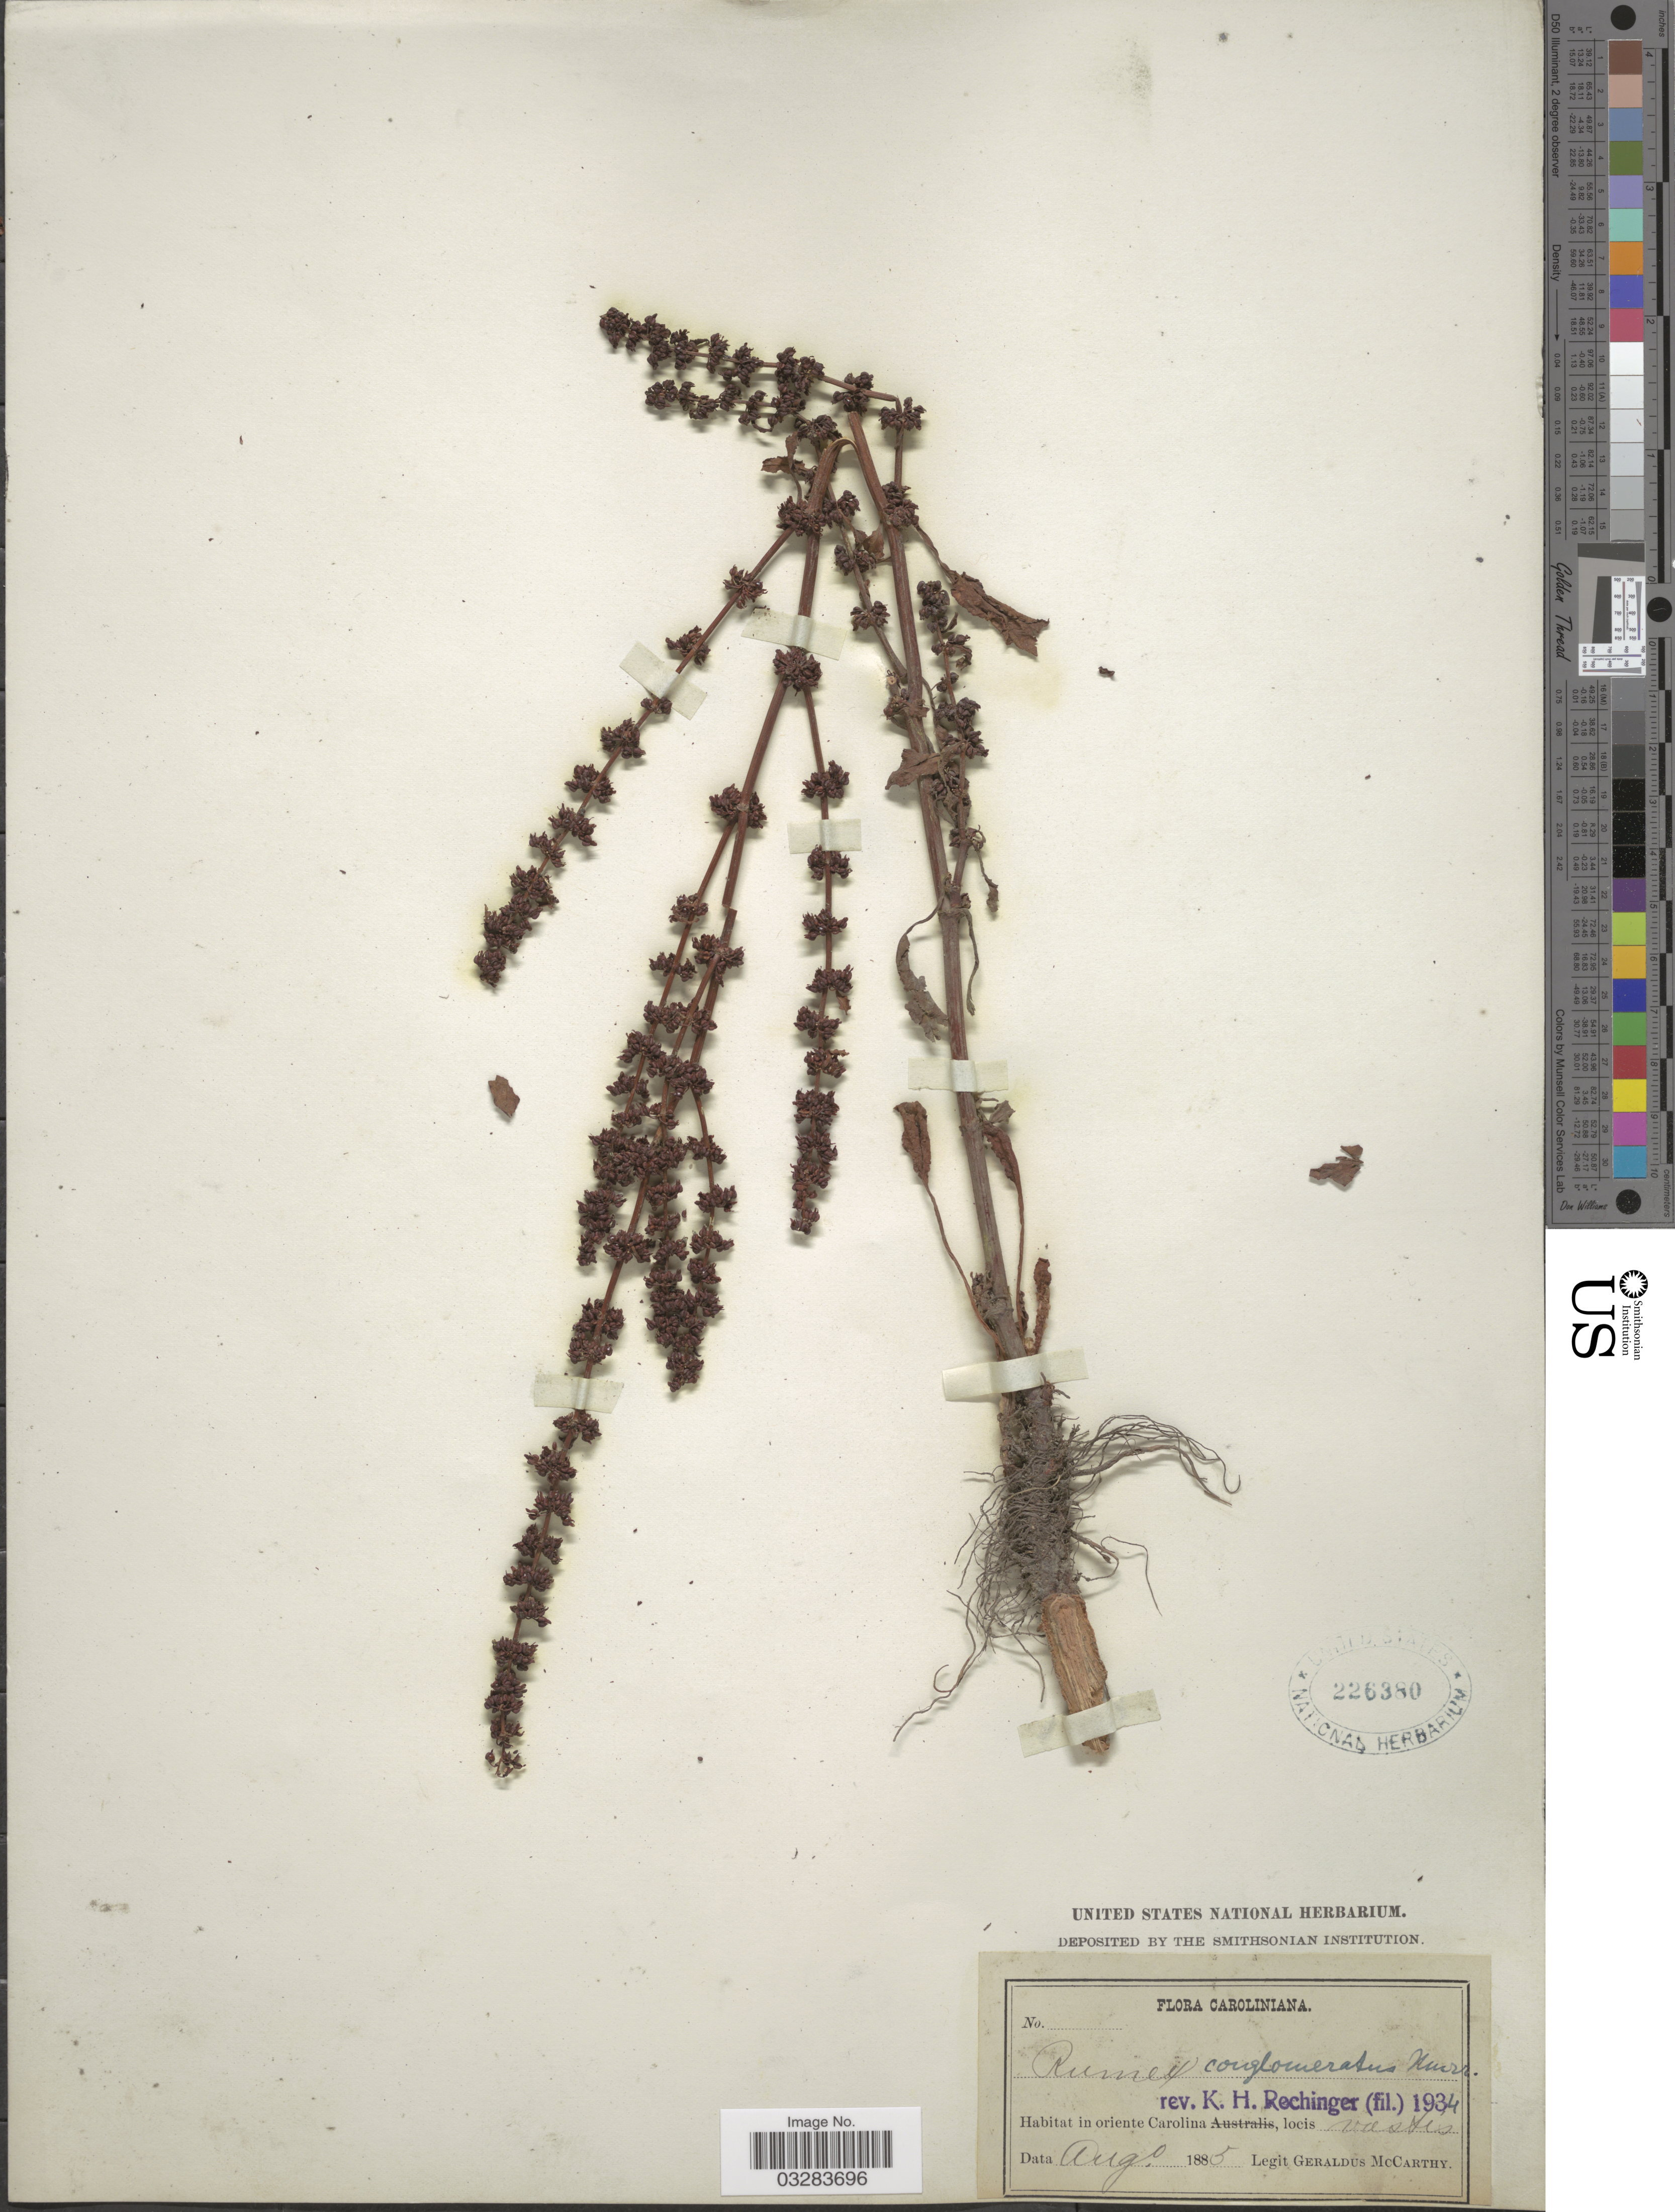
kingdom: Plantae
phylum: Tracheophyta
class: Magnoliopsida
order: Caryophyllales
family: Polygonaceae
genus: Rumex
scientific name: Rumex conglomeratus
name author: Murray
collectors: M. McCarthy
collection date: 1885-08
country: United States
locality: Caroliniana, in oriente Carolina, locis vastis.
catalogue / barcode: US 226380